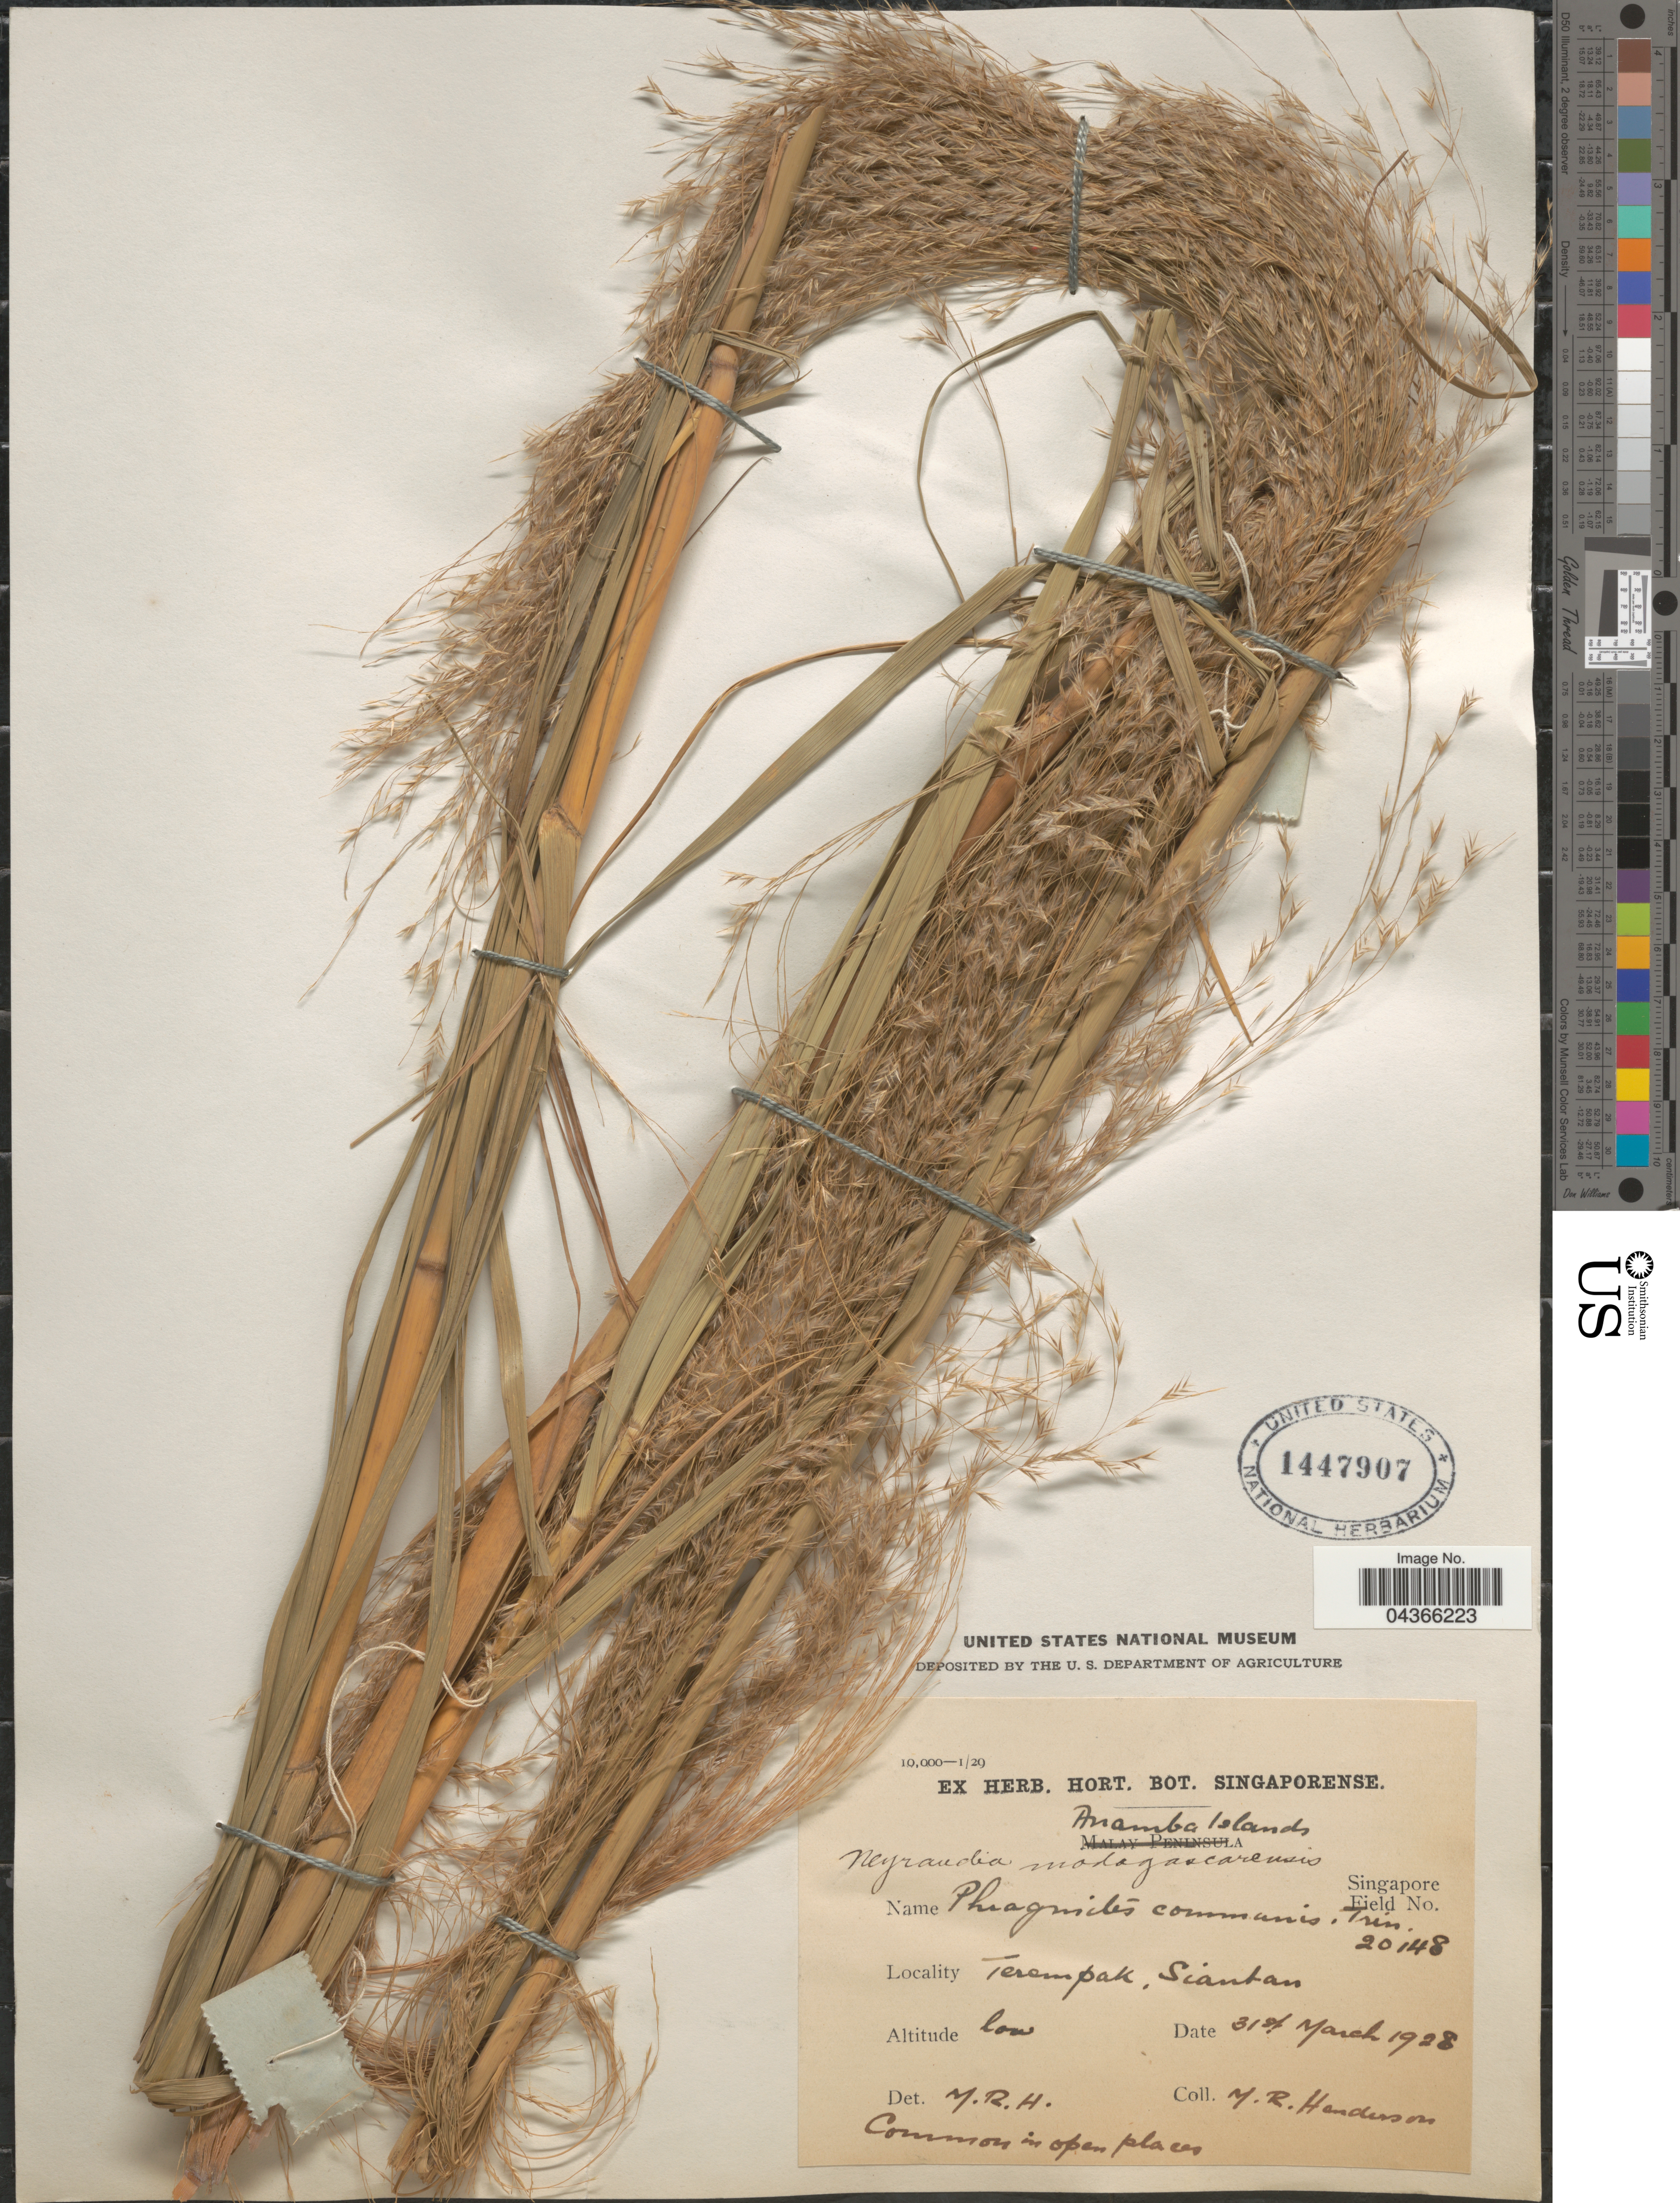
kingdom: Plantae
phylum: Tracheophyta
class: Liliopsida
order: Poales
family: Poaceae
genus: Neyraudia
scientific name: Neyraudia arundinacea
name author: (L.) Henr.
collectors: M. Henderson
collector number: Singapore Field 20148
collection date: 1928-03-31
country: Indonesia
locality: Anamba Islands. Terempak, Siantan.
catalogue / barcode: US 1447907